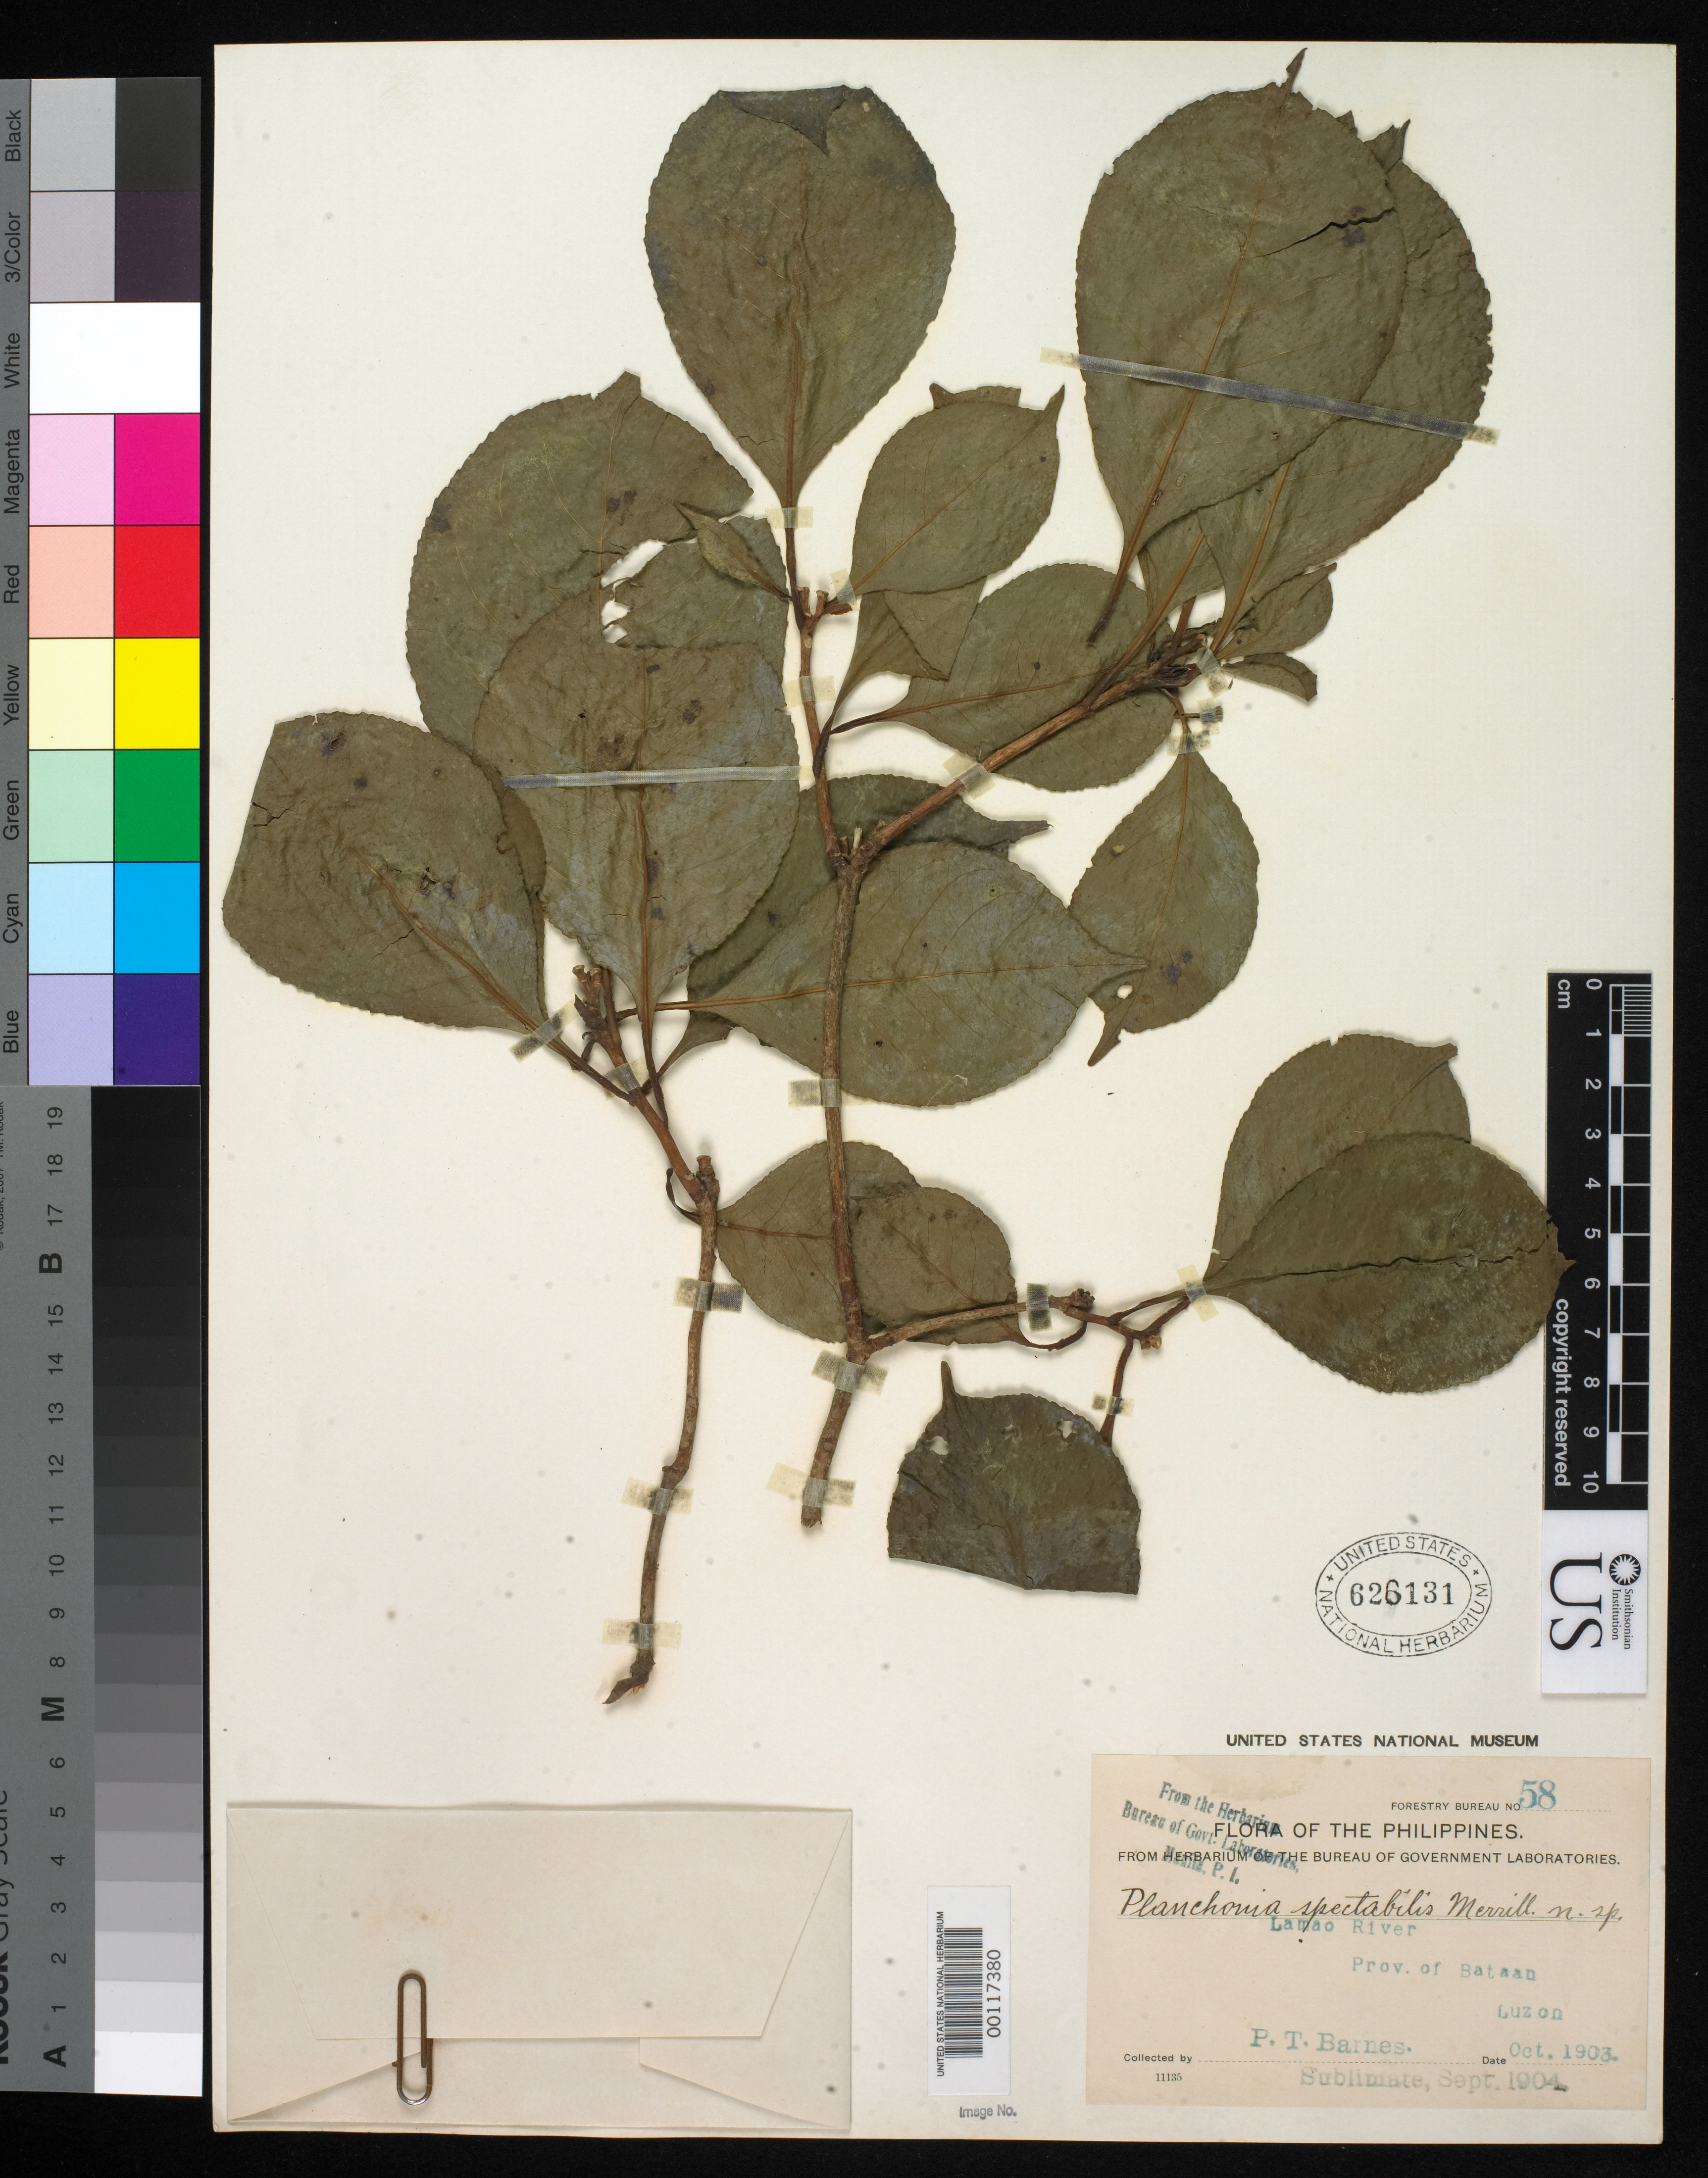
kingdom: Plantae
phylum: Tracheophyta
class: Magnoliopsida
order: Ericales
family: Lecythidaceae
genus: Planchonia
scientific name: Planchonia spectabilis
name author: Merr.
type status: Isotype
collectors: P. Barnes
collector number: For. Bur. 58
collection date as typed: Oct 1903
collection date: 1903-10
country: Philippines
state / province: Central Luzon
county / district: Bataan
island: Luzon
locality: Lamao River, Prov. of Bataan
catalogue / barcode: US 626131